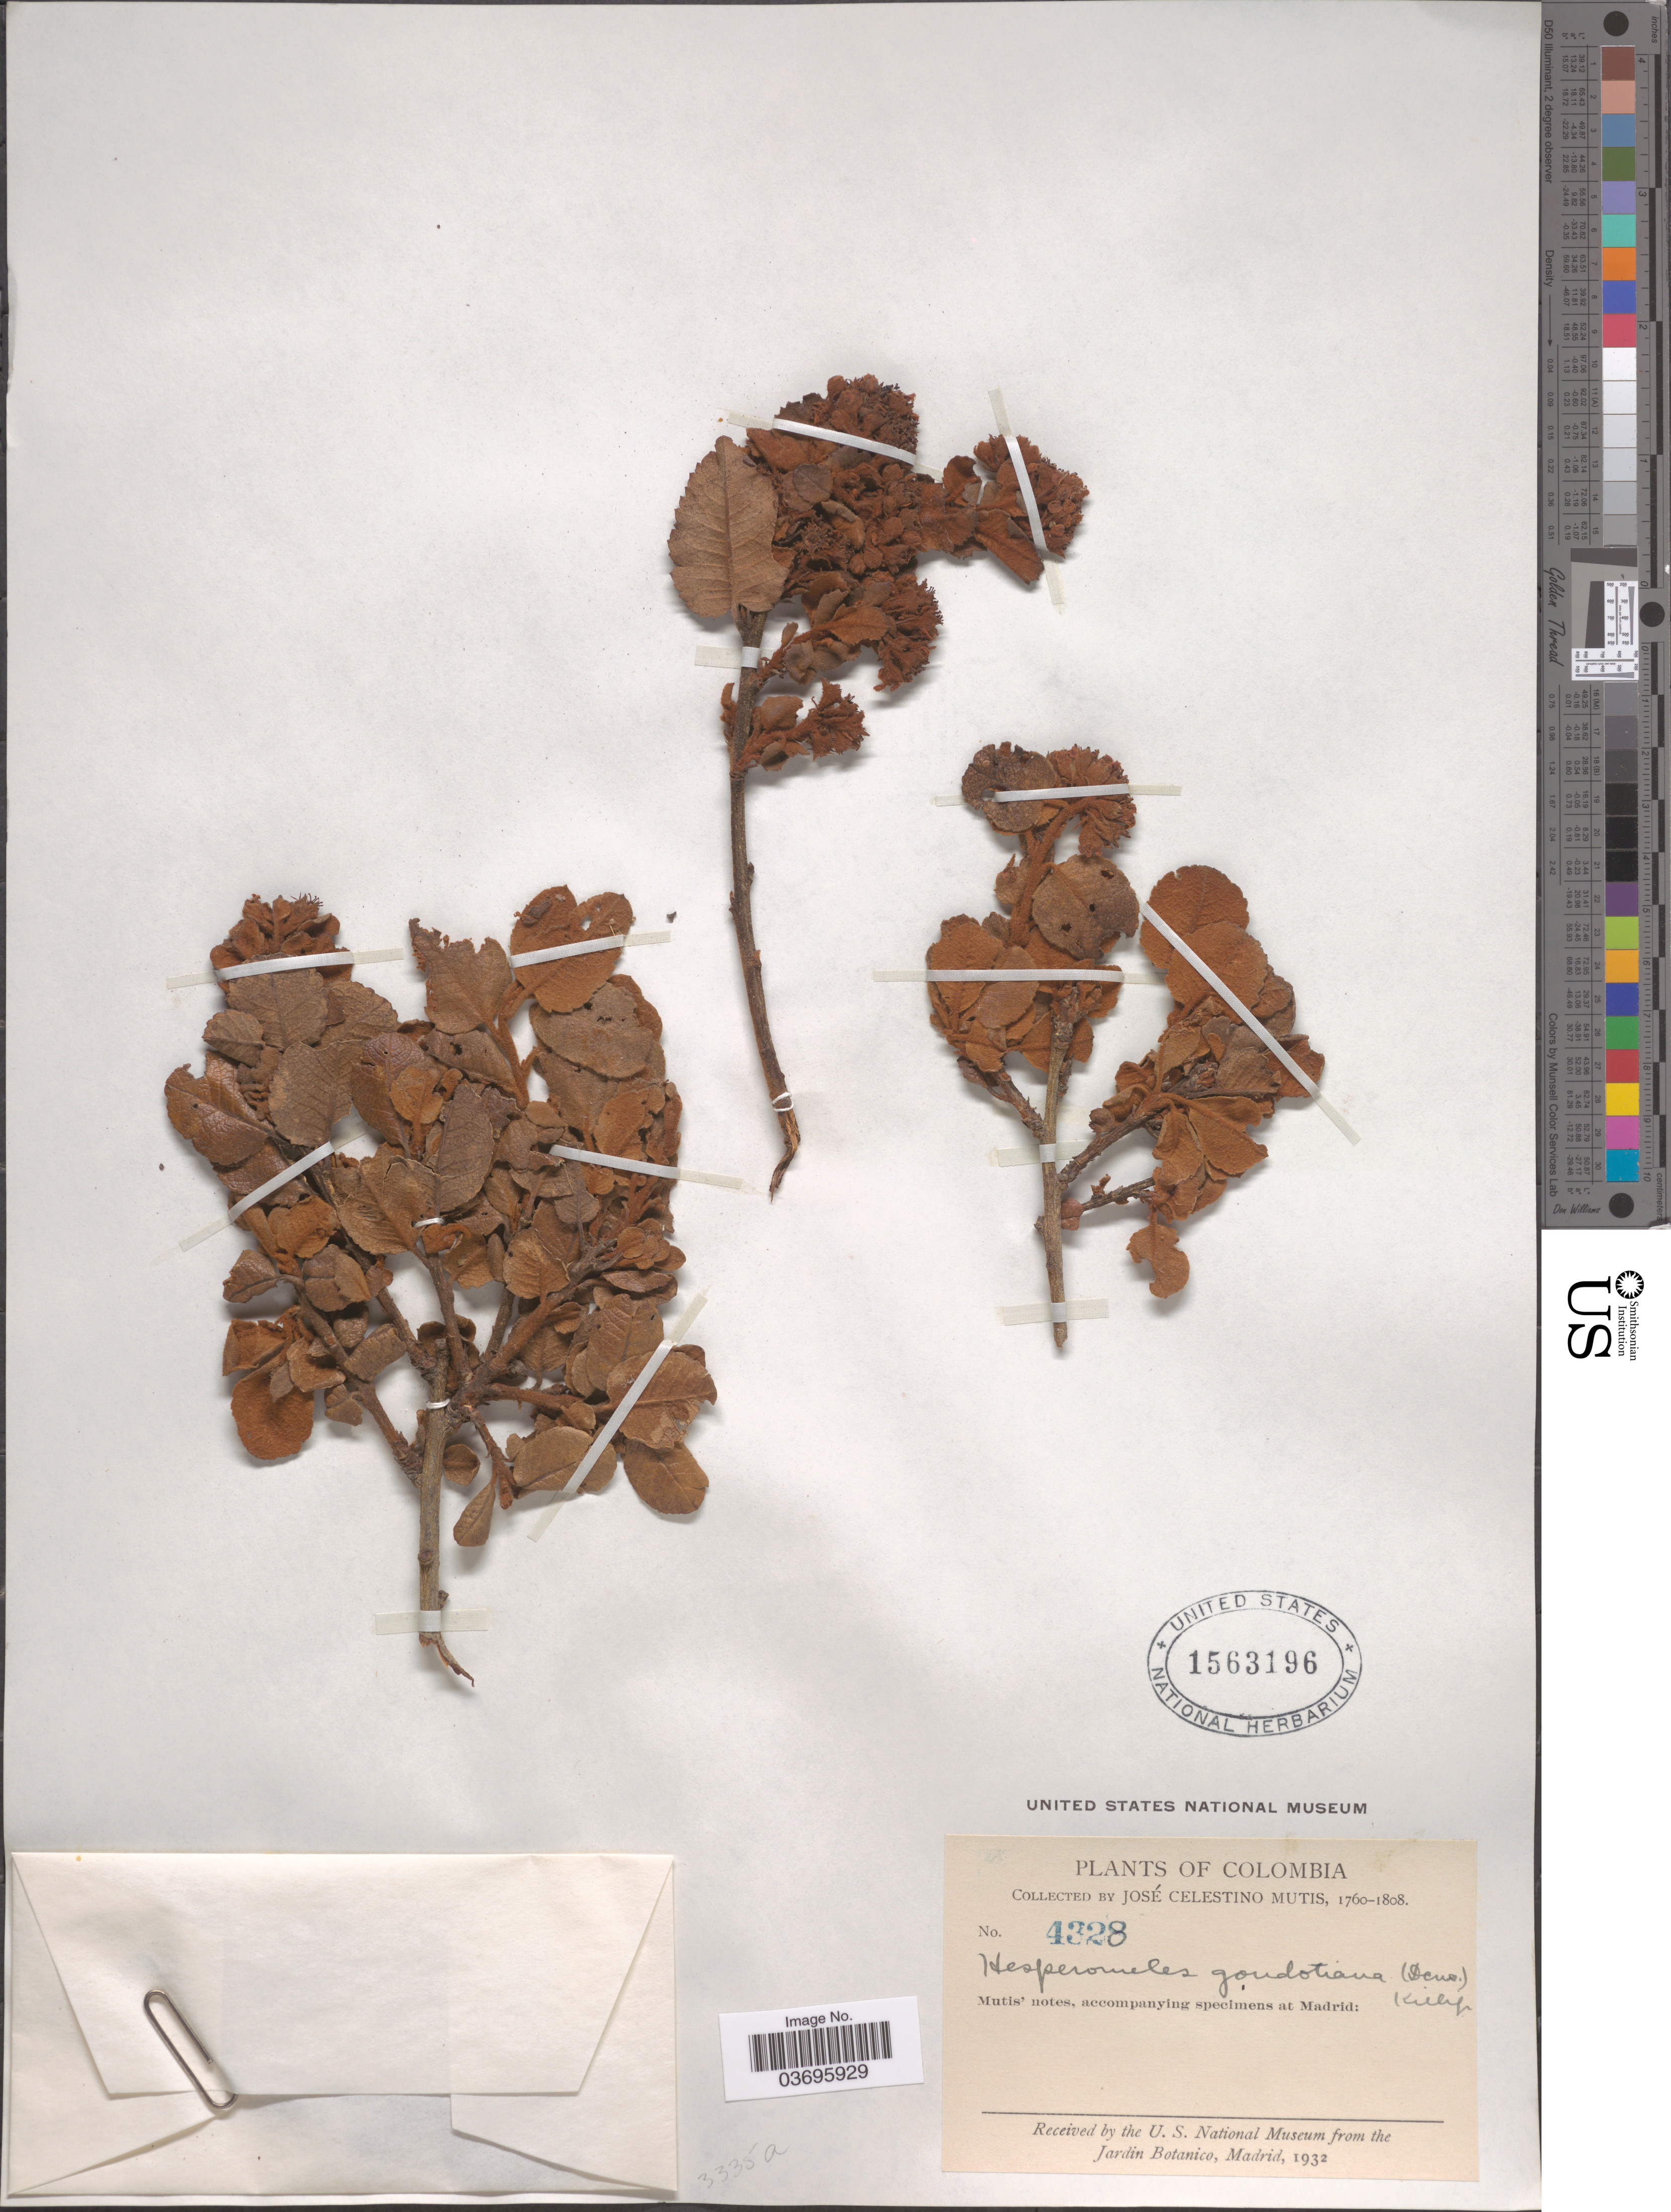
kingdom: Plantae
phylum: Tracheophyta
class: Magnoliopsida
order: Rosales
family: Rosaceae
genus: Hesperomeles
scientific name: Hesperomeles goudotiana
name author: Killip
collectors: J. C. B. Mutis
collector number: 4328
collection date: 1760/1808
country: Colombia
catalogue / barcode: US 1563196